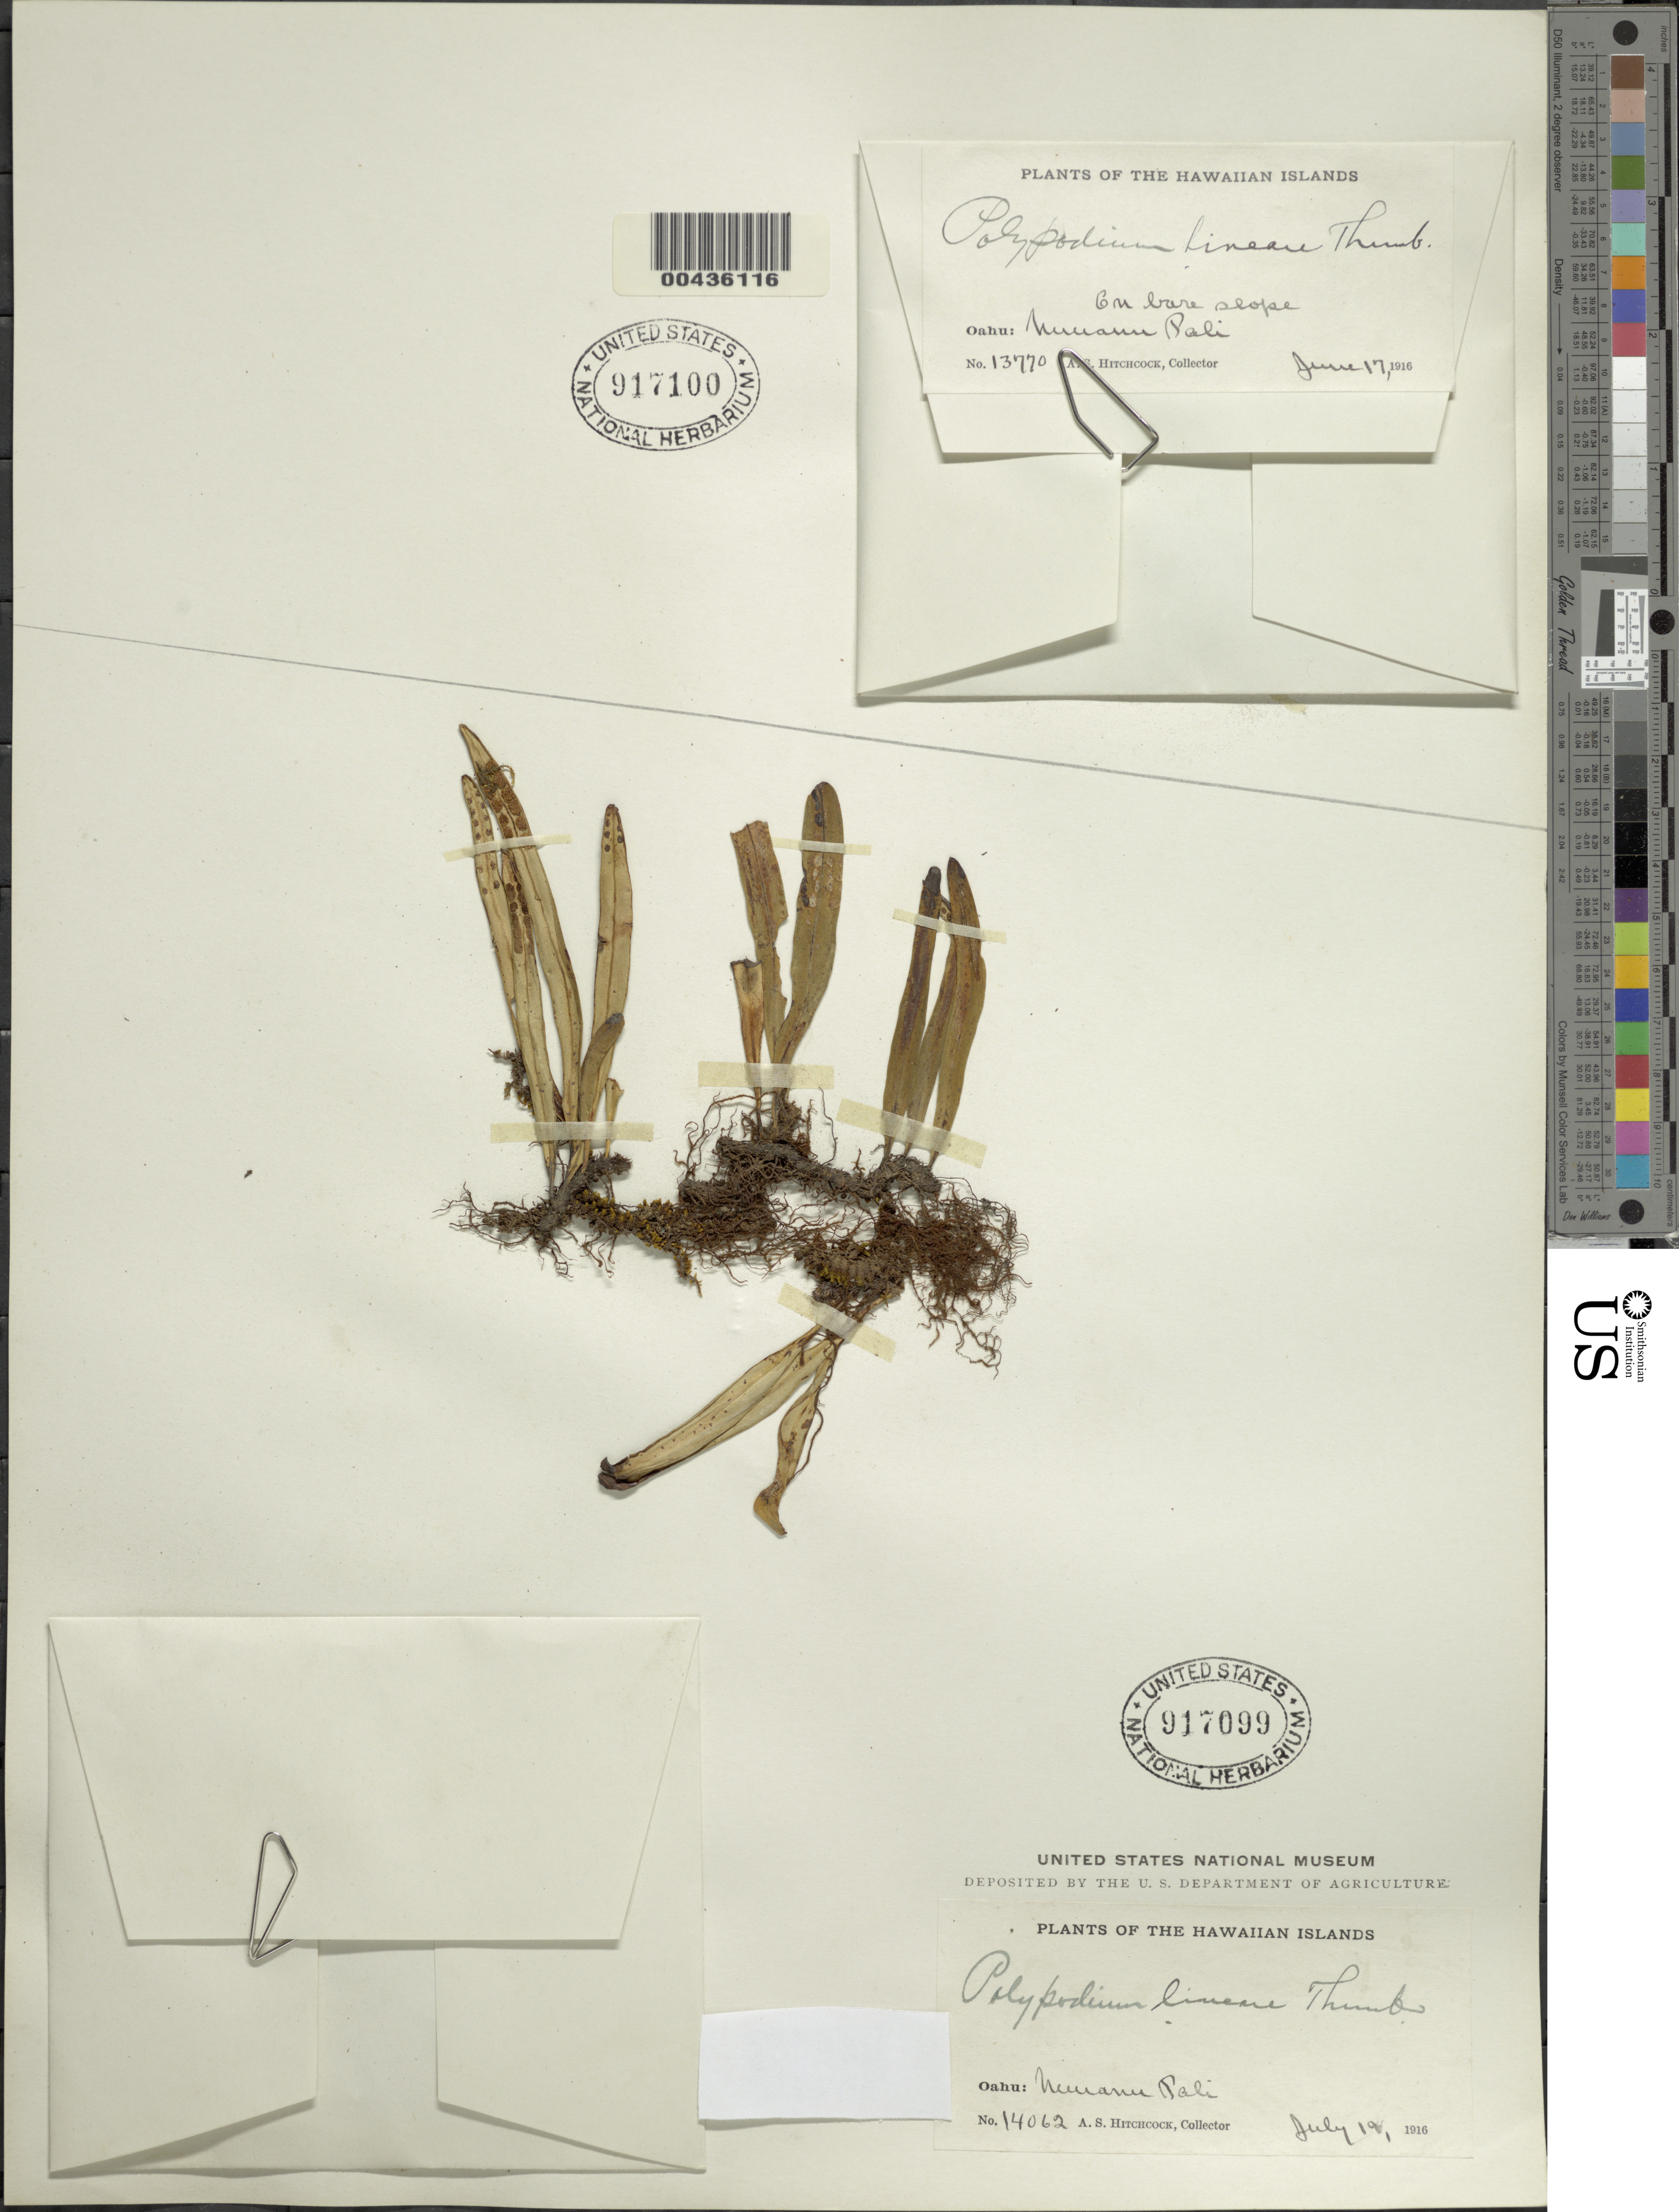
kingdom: Plantae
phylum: Tracheophyta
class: Polypodiopsida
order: Polypodiales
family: Polypodiaceae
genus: Lepisorus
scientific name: Lepisorus thunbergianus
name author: (Kaulf.) Ching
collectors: A. S. Hitchcock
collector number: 13770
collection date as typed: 17 Jun 1916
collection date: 1916-06-17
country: United States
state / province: Hawaii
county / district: Honolulu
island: Oahu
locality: Nuuanu Pali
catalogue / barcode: US 917100